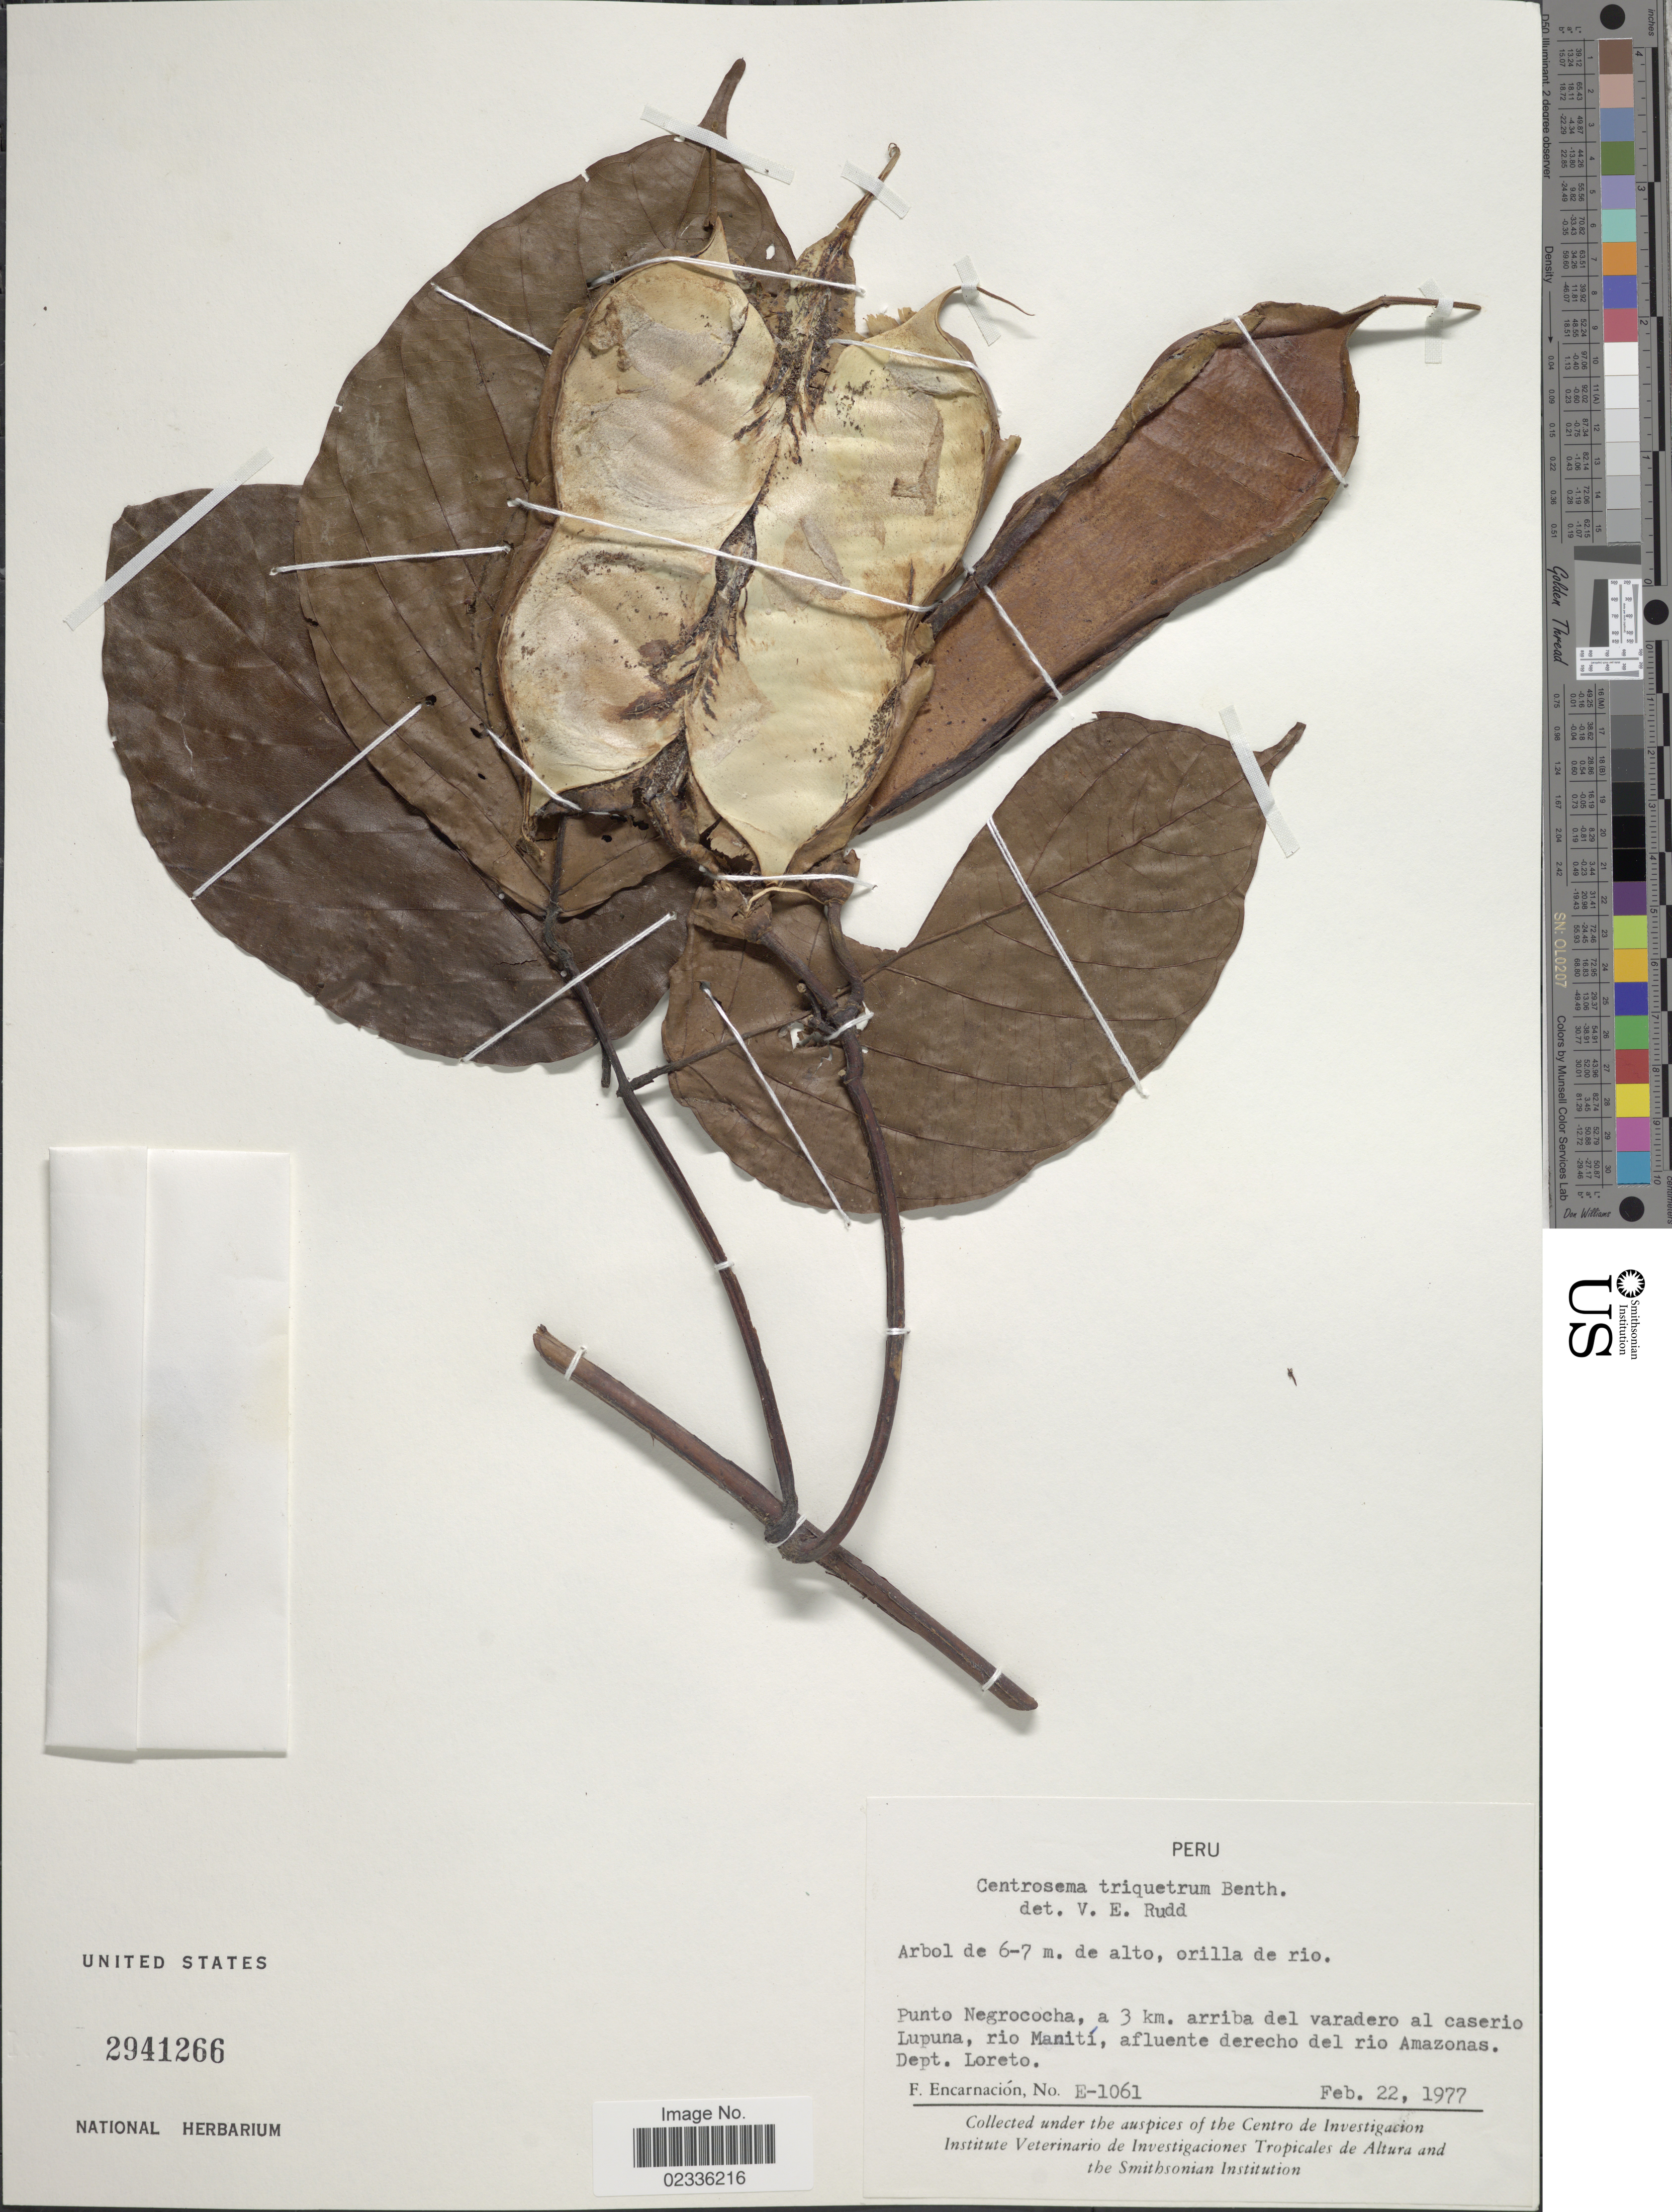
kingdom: Plantae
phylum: Tracheophyta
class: Magnoliopsida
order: Fabales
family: Fabaceae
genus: Centrosema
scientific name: Centrosema triquetrum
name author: Benth.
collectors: F. Encarnación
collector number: E-1061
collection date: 1977-02-22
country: Peru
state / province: Loreto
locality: Orilla de rio, Punto Negrococha, 1 km. arriba del varadero al caserio Lupuna, rio Maniti, afluente derecho del rio Amazonas. Dept. Loreto.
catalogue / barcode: US 2941266